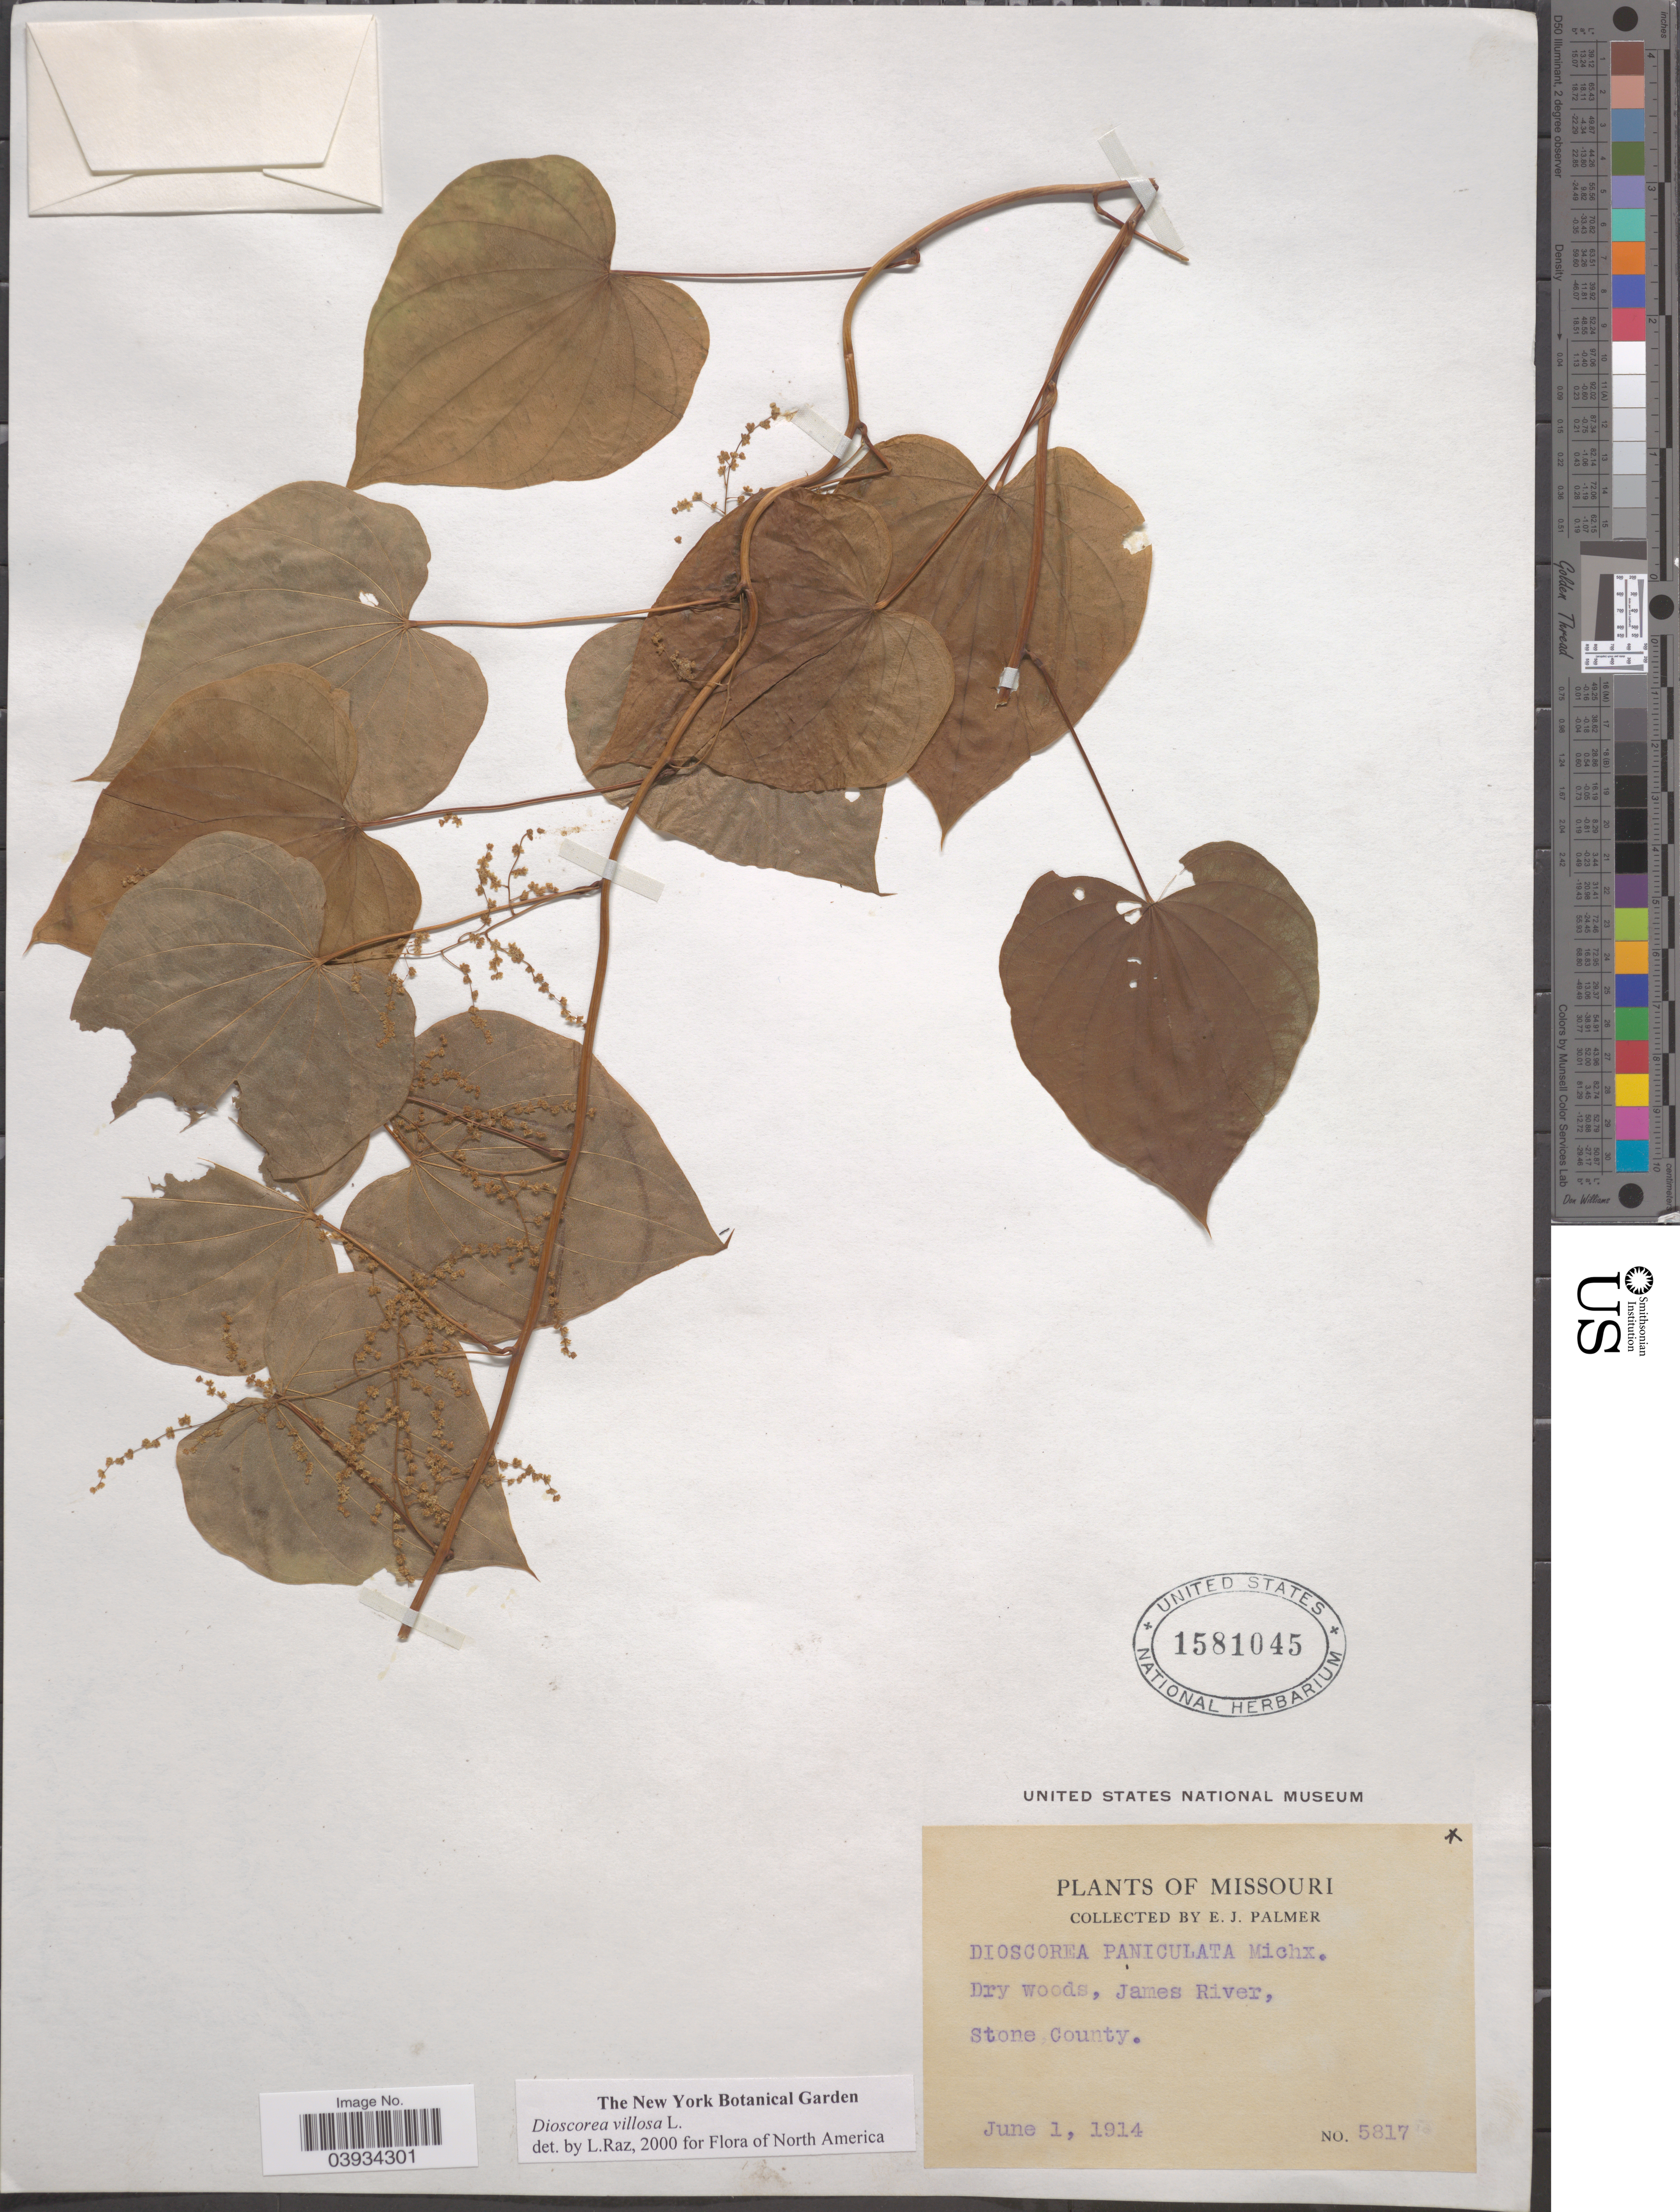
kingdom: Plantae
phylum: Tracheophyta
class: Liliopsida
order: Dioscoreales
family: Dioscoreaceae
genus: Dioscorea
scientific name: Dioscorea villosa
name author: L.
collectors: E. J. Palmer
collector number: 5817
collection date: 1914-06-01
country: United States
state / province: Missouri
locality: Dry woods, James River, Stone County.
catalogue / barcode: US 1581045